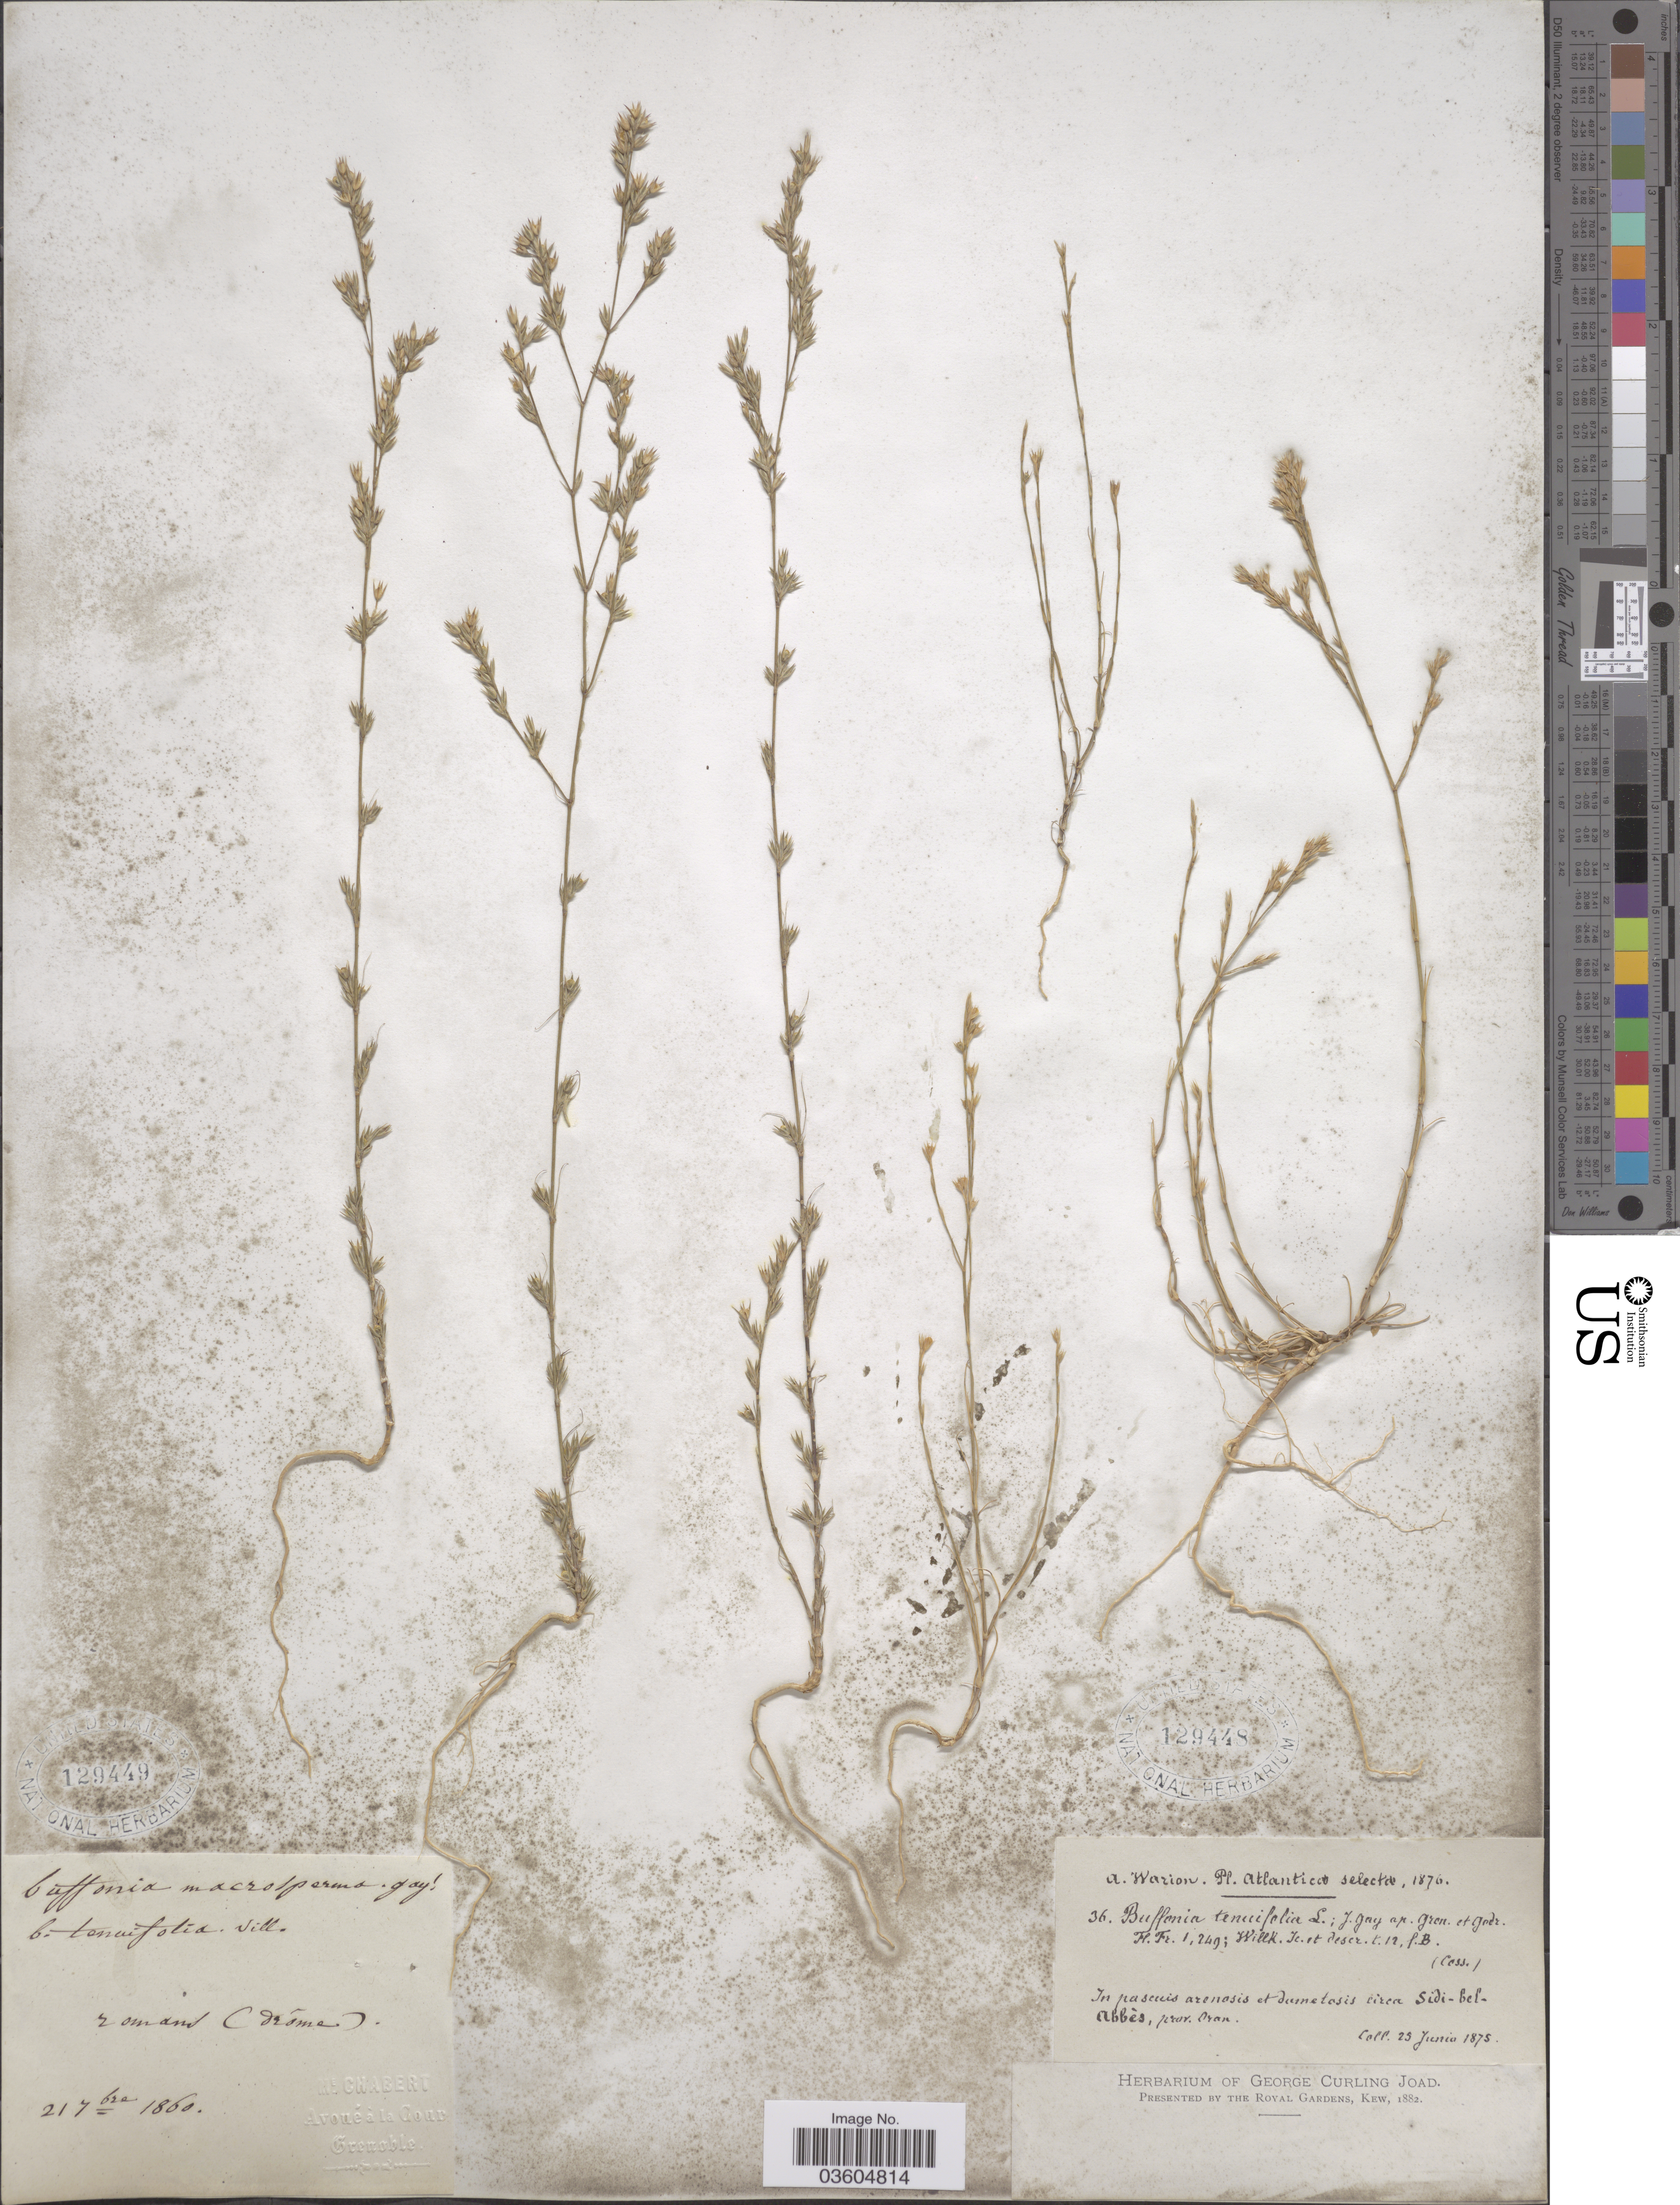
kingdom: Plantae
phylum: Tracheophyta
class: Magnoliopsida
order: Caryophyllales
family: Caryophyllaceae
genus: Bufonia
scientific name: Bufonia tenuifolia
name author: L.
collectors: A. Warion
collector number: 36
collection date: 1875-06-25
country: Algeria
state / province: Oran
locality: Atlantico selecta. In pascuis arenosis et dumetosis circa Sidi-bel-Abbés.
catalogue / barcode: US 129448-2